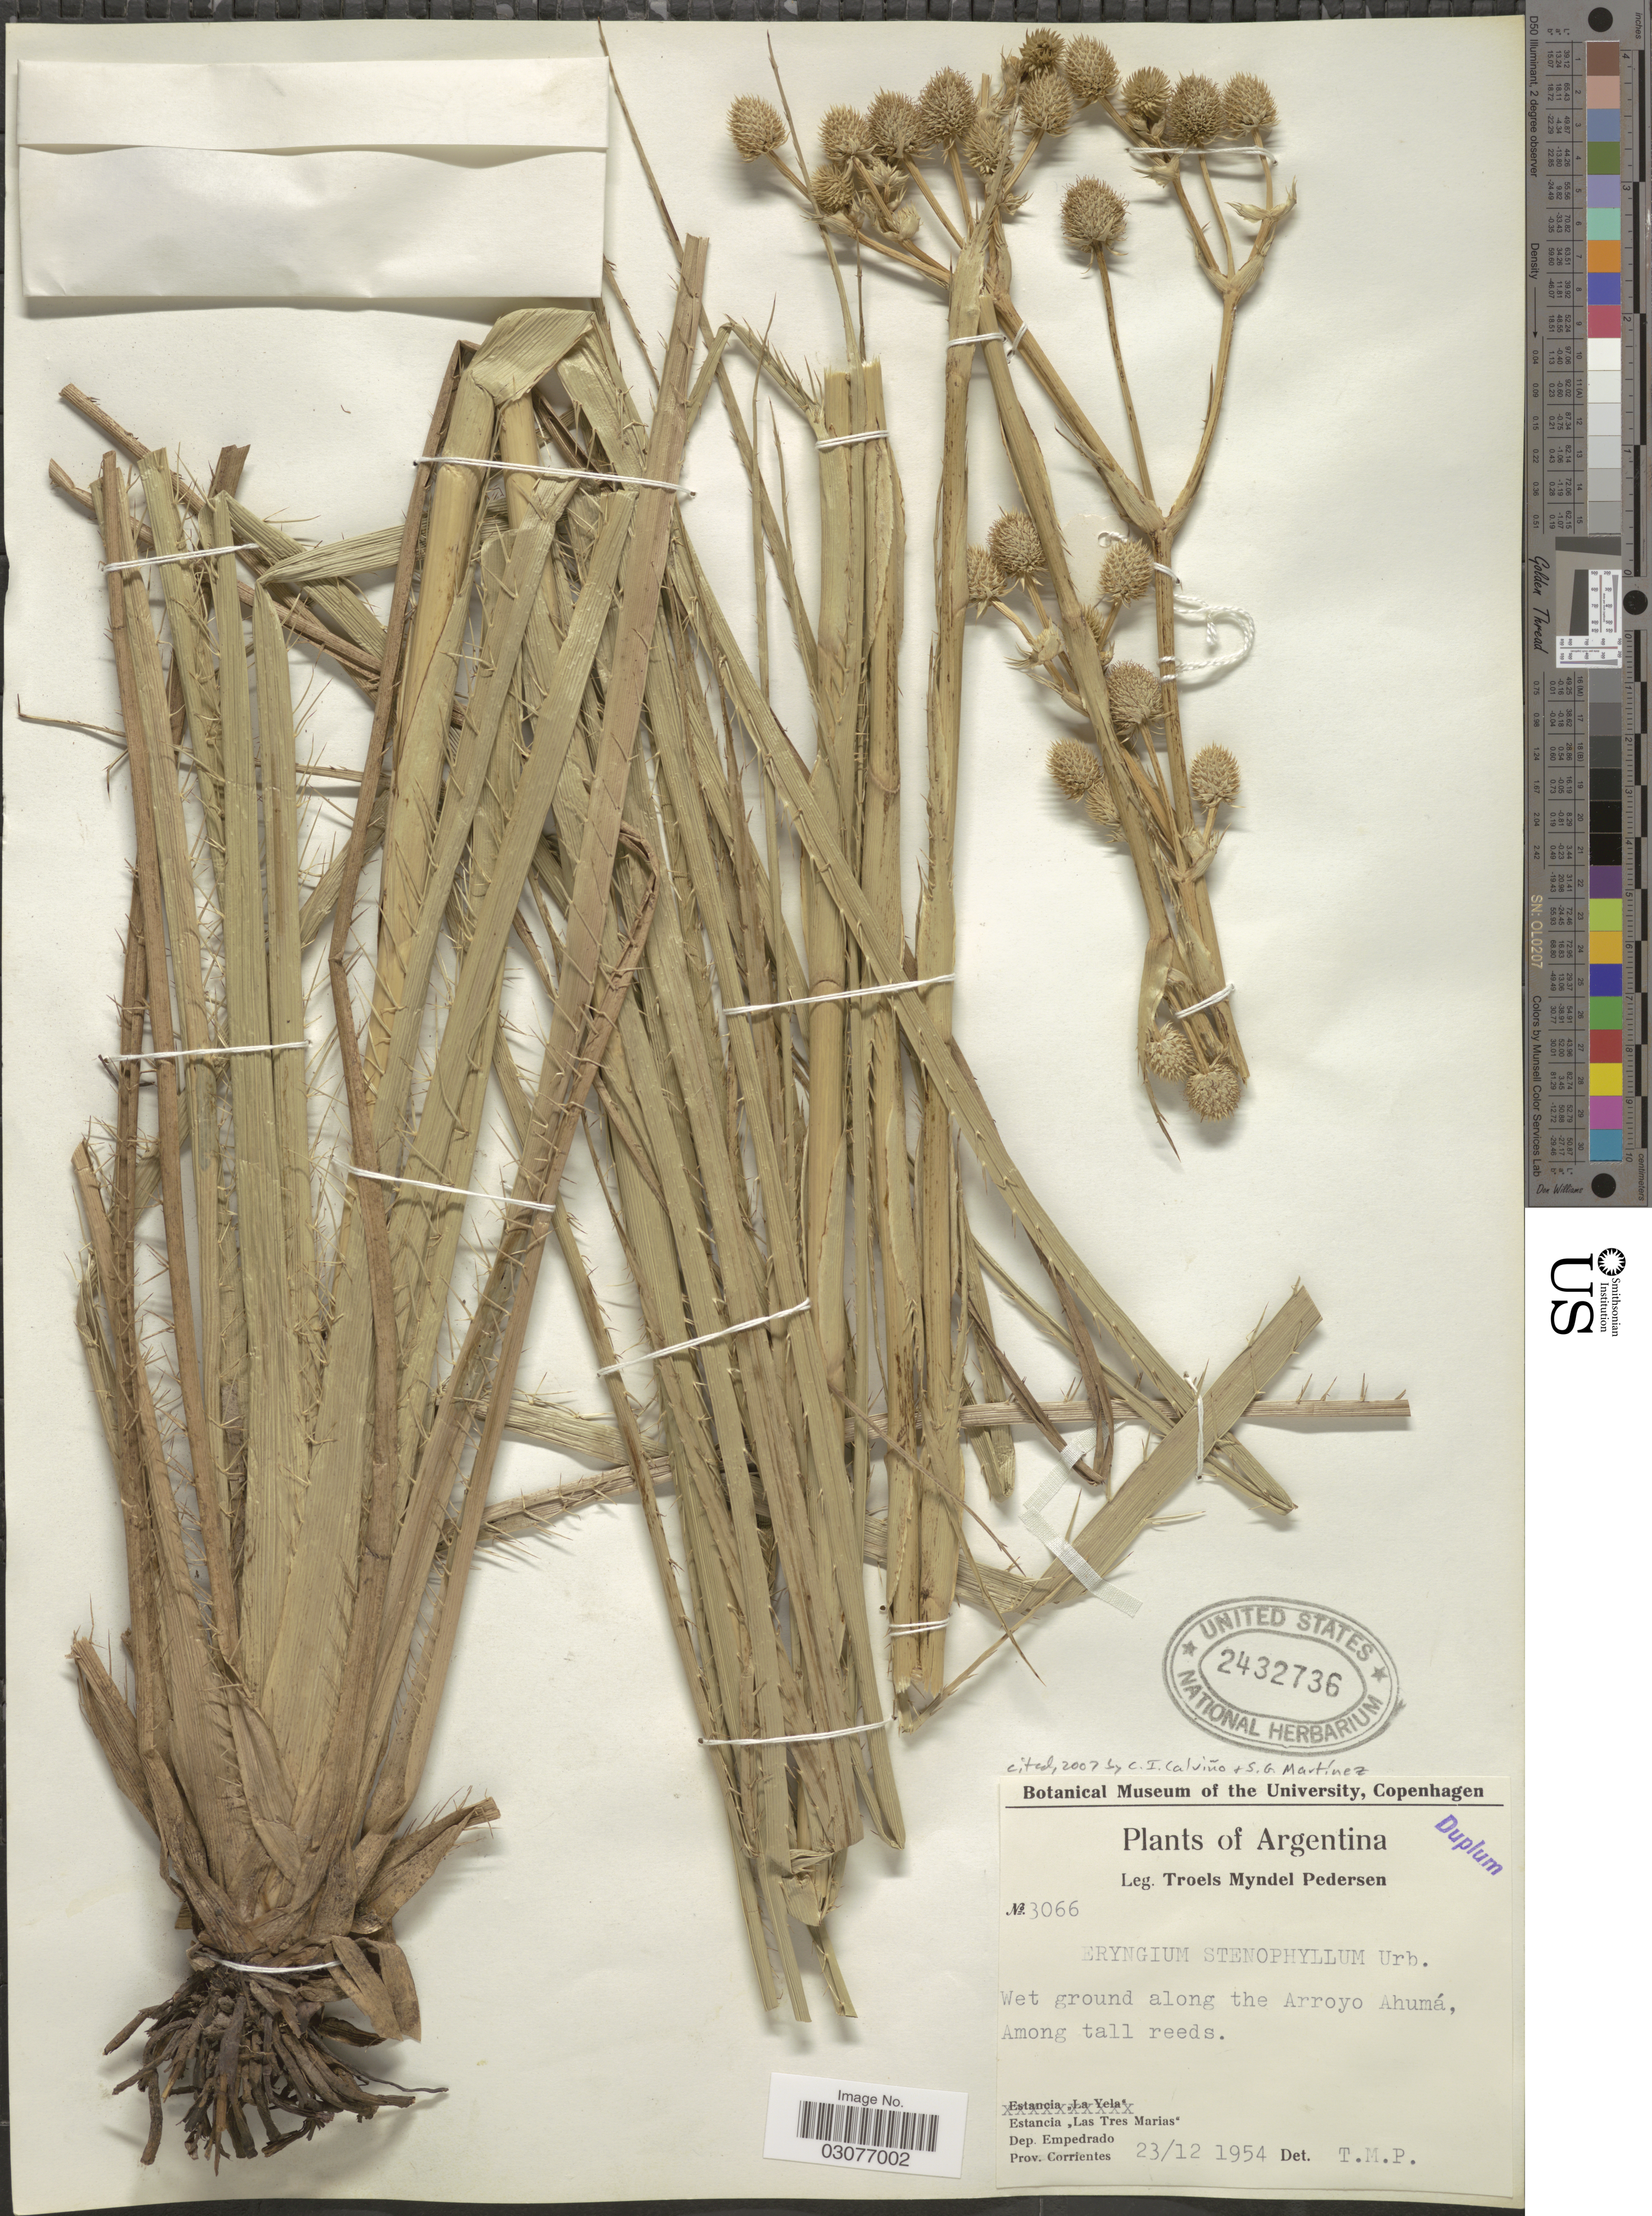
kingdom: Plantae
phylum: Tracheophyta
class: Magnoliopsida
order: Apiales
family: Apiaceae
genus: Eryngium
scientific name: Eryngium stenophyllum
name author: Urb.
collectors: T. Pederson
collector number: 3066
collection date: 1954-12-23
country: Argentina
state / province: Corrientes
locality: Along the Arroyo Ahumá. Estancia "Las Tres Marias". Dep. Empedrado.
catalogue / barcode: US 2432736